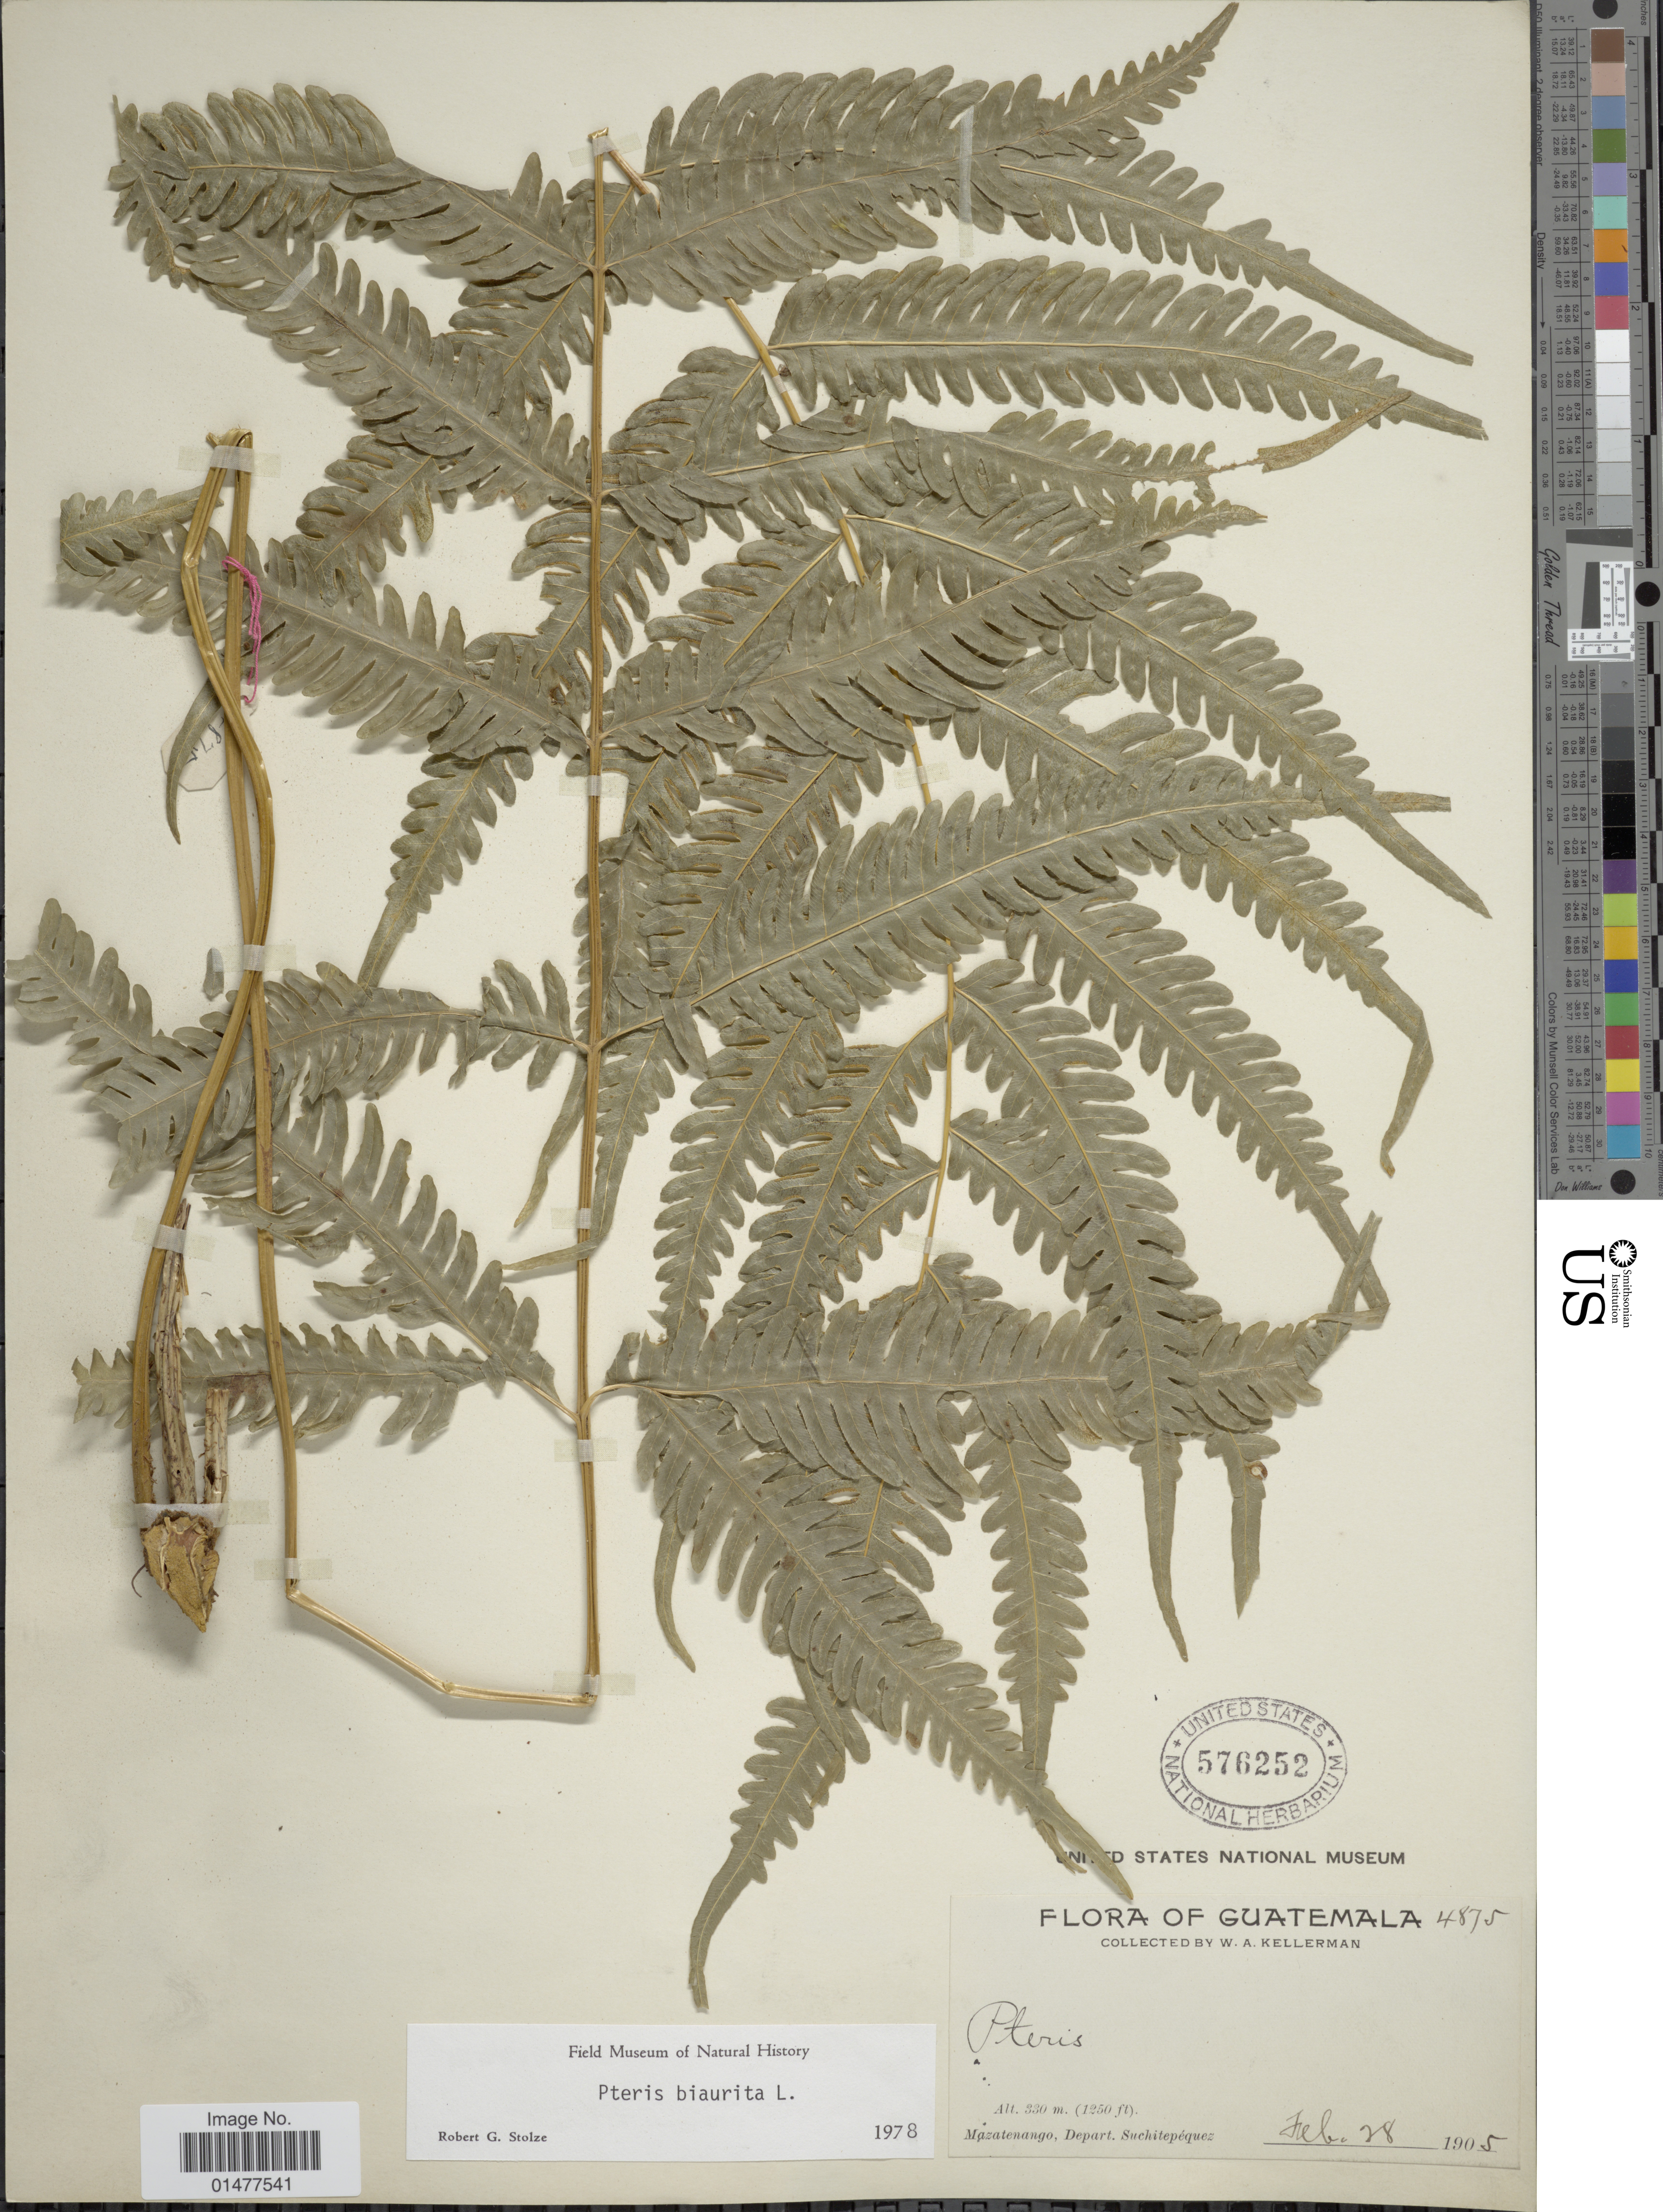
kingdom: Plantae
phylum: Tracheophyta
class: Polypodiopsida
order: Polypodiales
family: Pteridaceae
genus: Pteris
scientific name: Pteris biaurita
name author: L.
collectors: W. Kellerman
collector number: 4875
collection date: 1905-02-28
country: Guatemala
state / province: Suchitepéquez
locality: Mazatenango.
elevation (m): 330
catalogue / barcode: US 576252